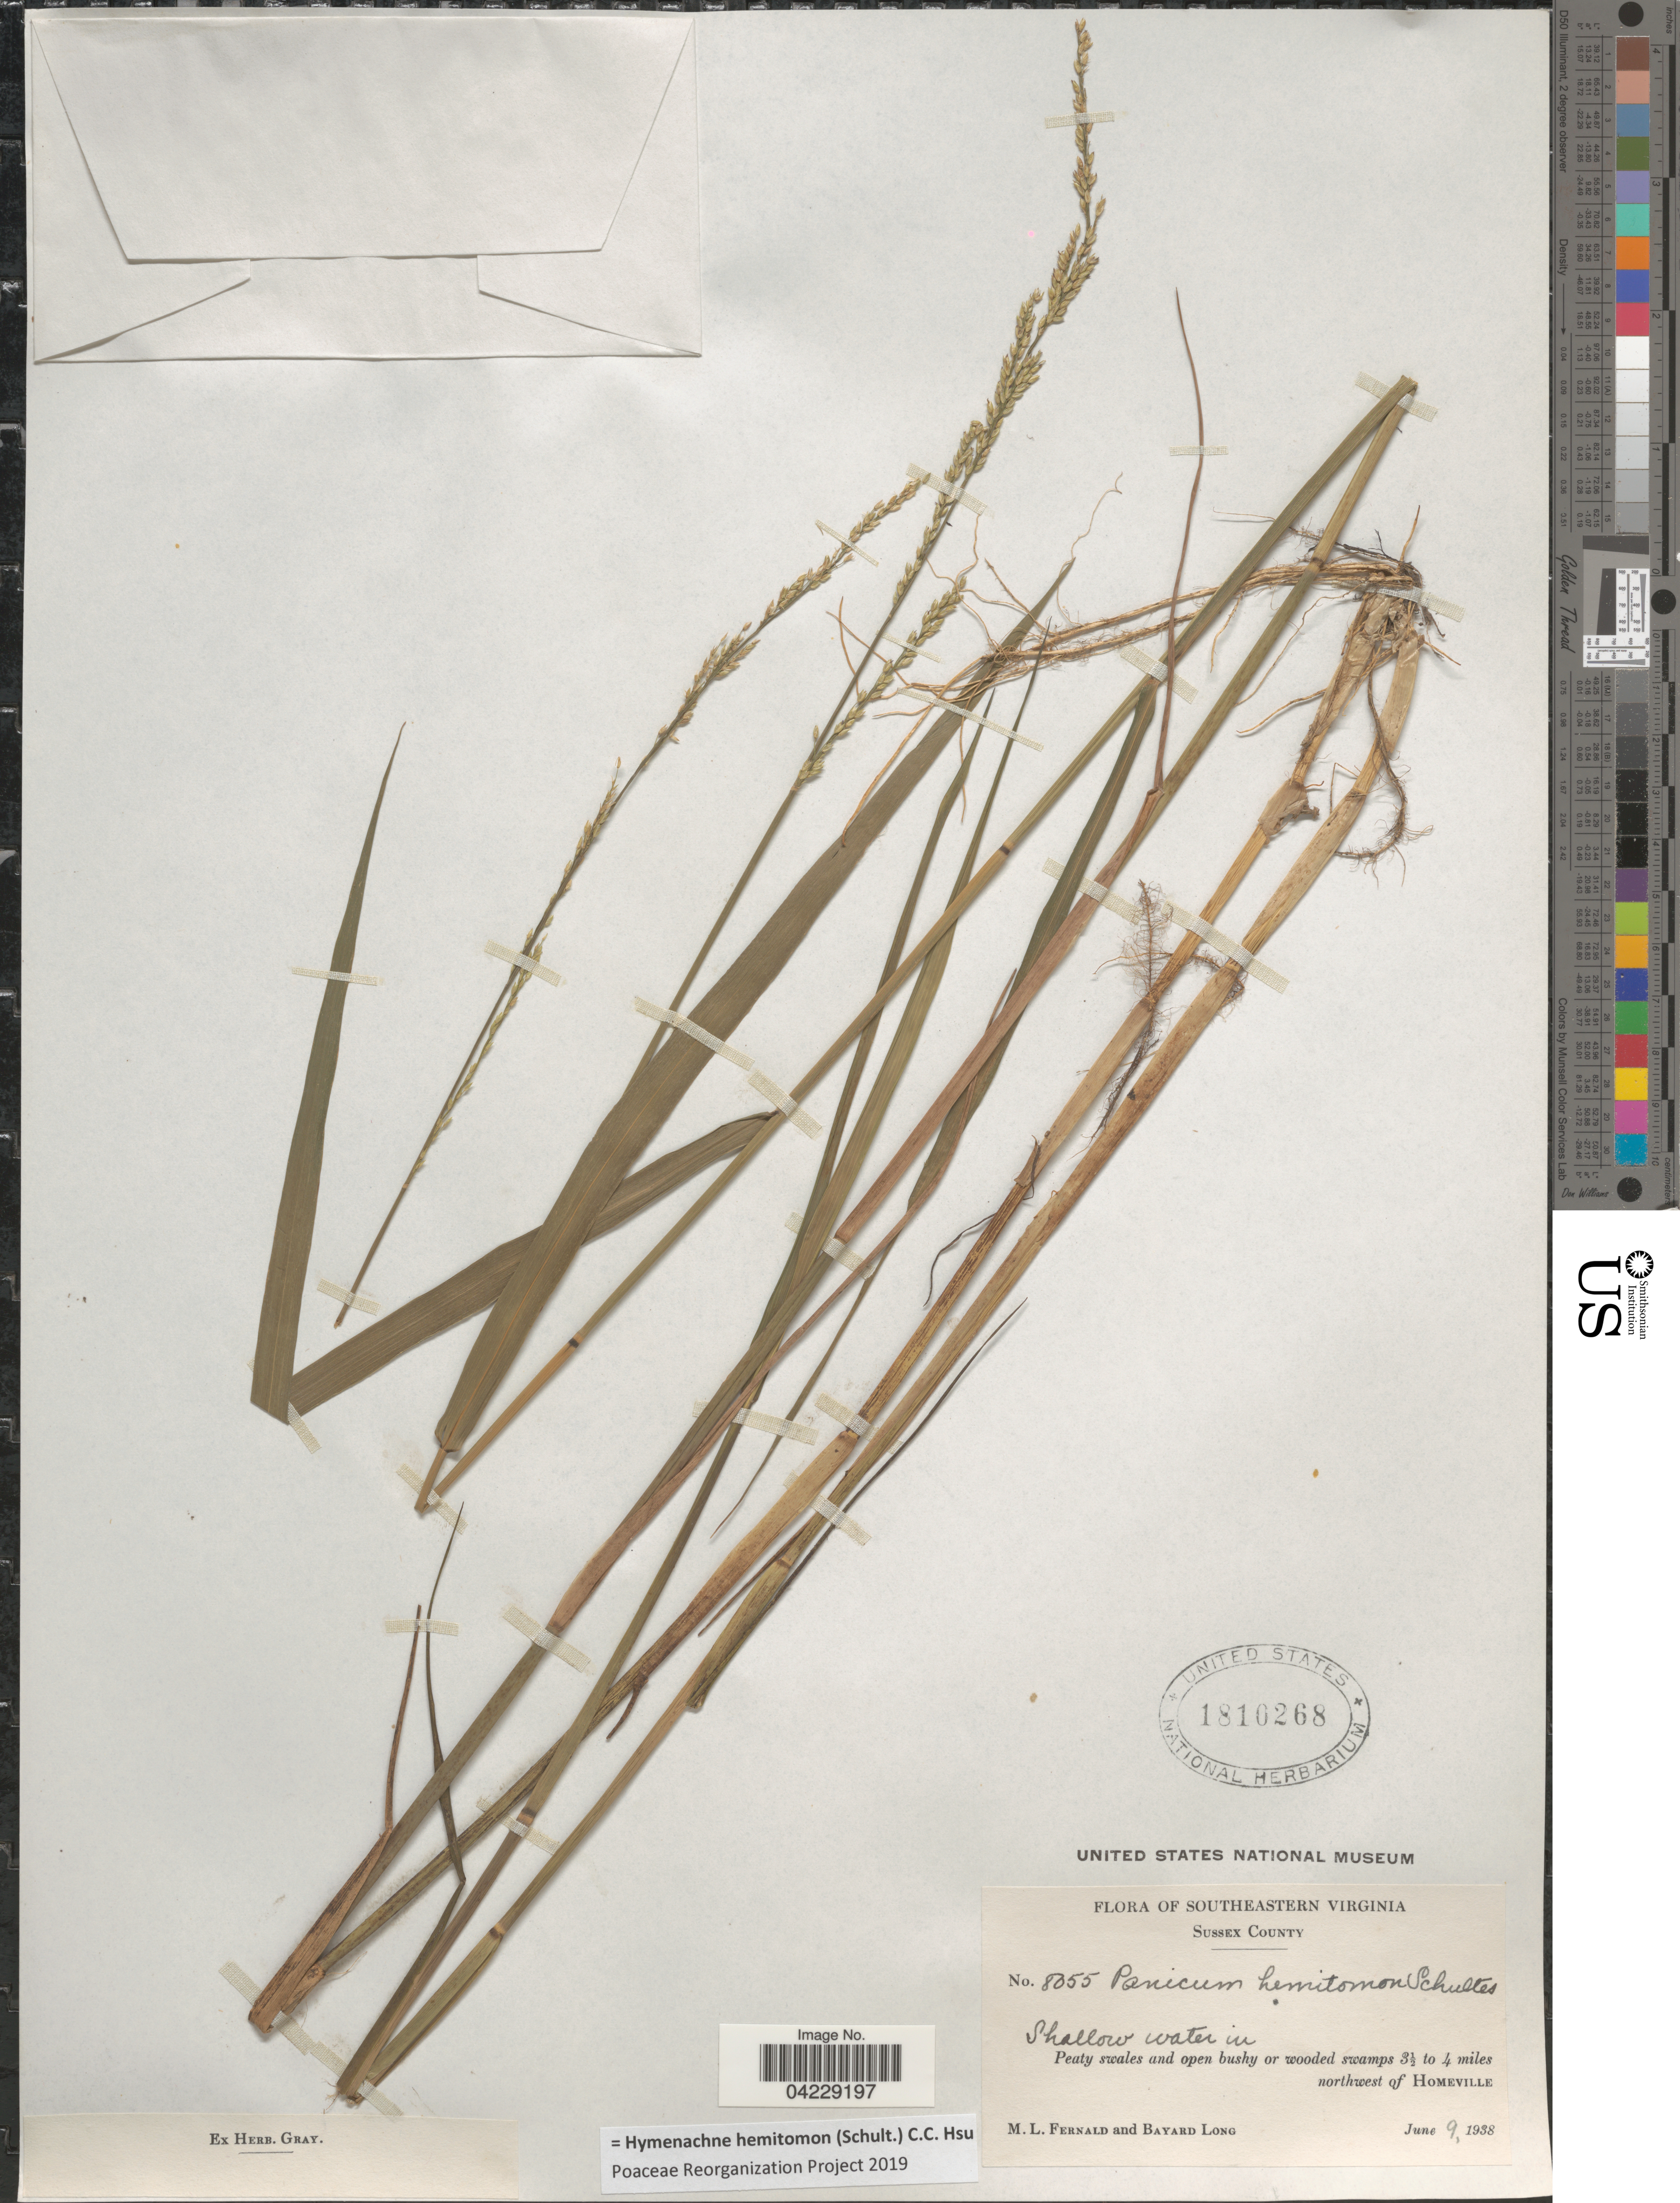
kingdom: Plantae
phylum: Tracheophyta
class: Liliopsida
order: Poales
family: Poaceae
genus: Hymenachne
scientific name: Hymenachne hemitomon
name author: (Schult.) C. C. Hsu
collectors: M. L. Fernald & B. Long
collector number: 8055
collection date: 1938-06-09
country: United States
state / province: Virginia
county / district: Sussex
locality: Southeastern Virginia. Sussex County. Peaty swales and open bushy or wooded swamps 3½ to 4 miles northwest of Homeville.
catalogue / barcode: US 1810268